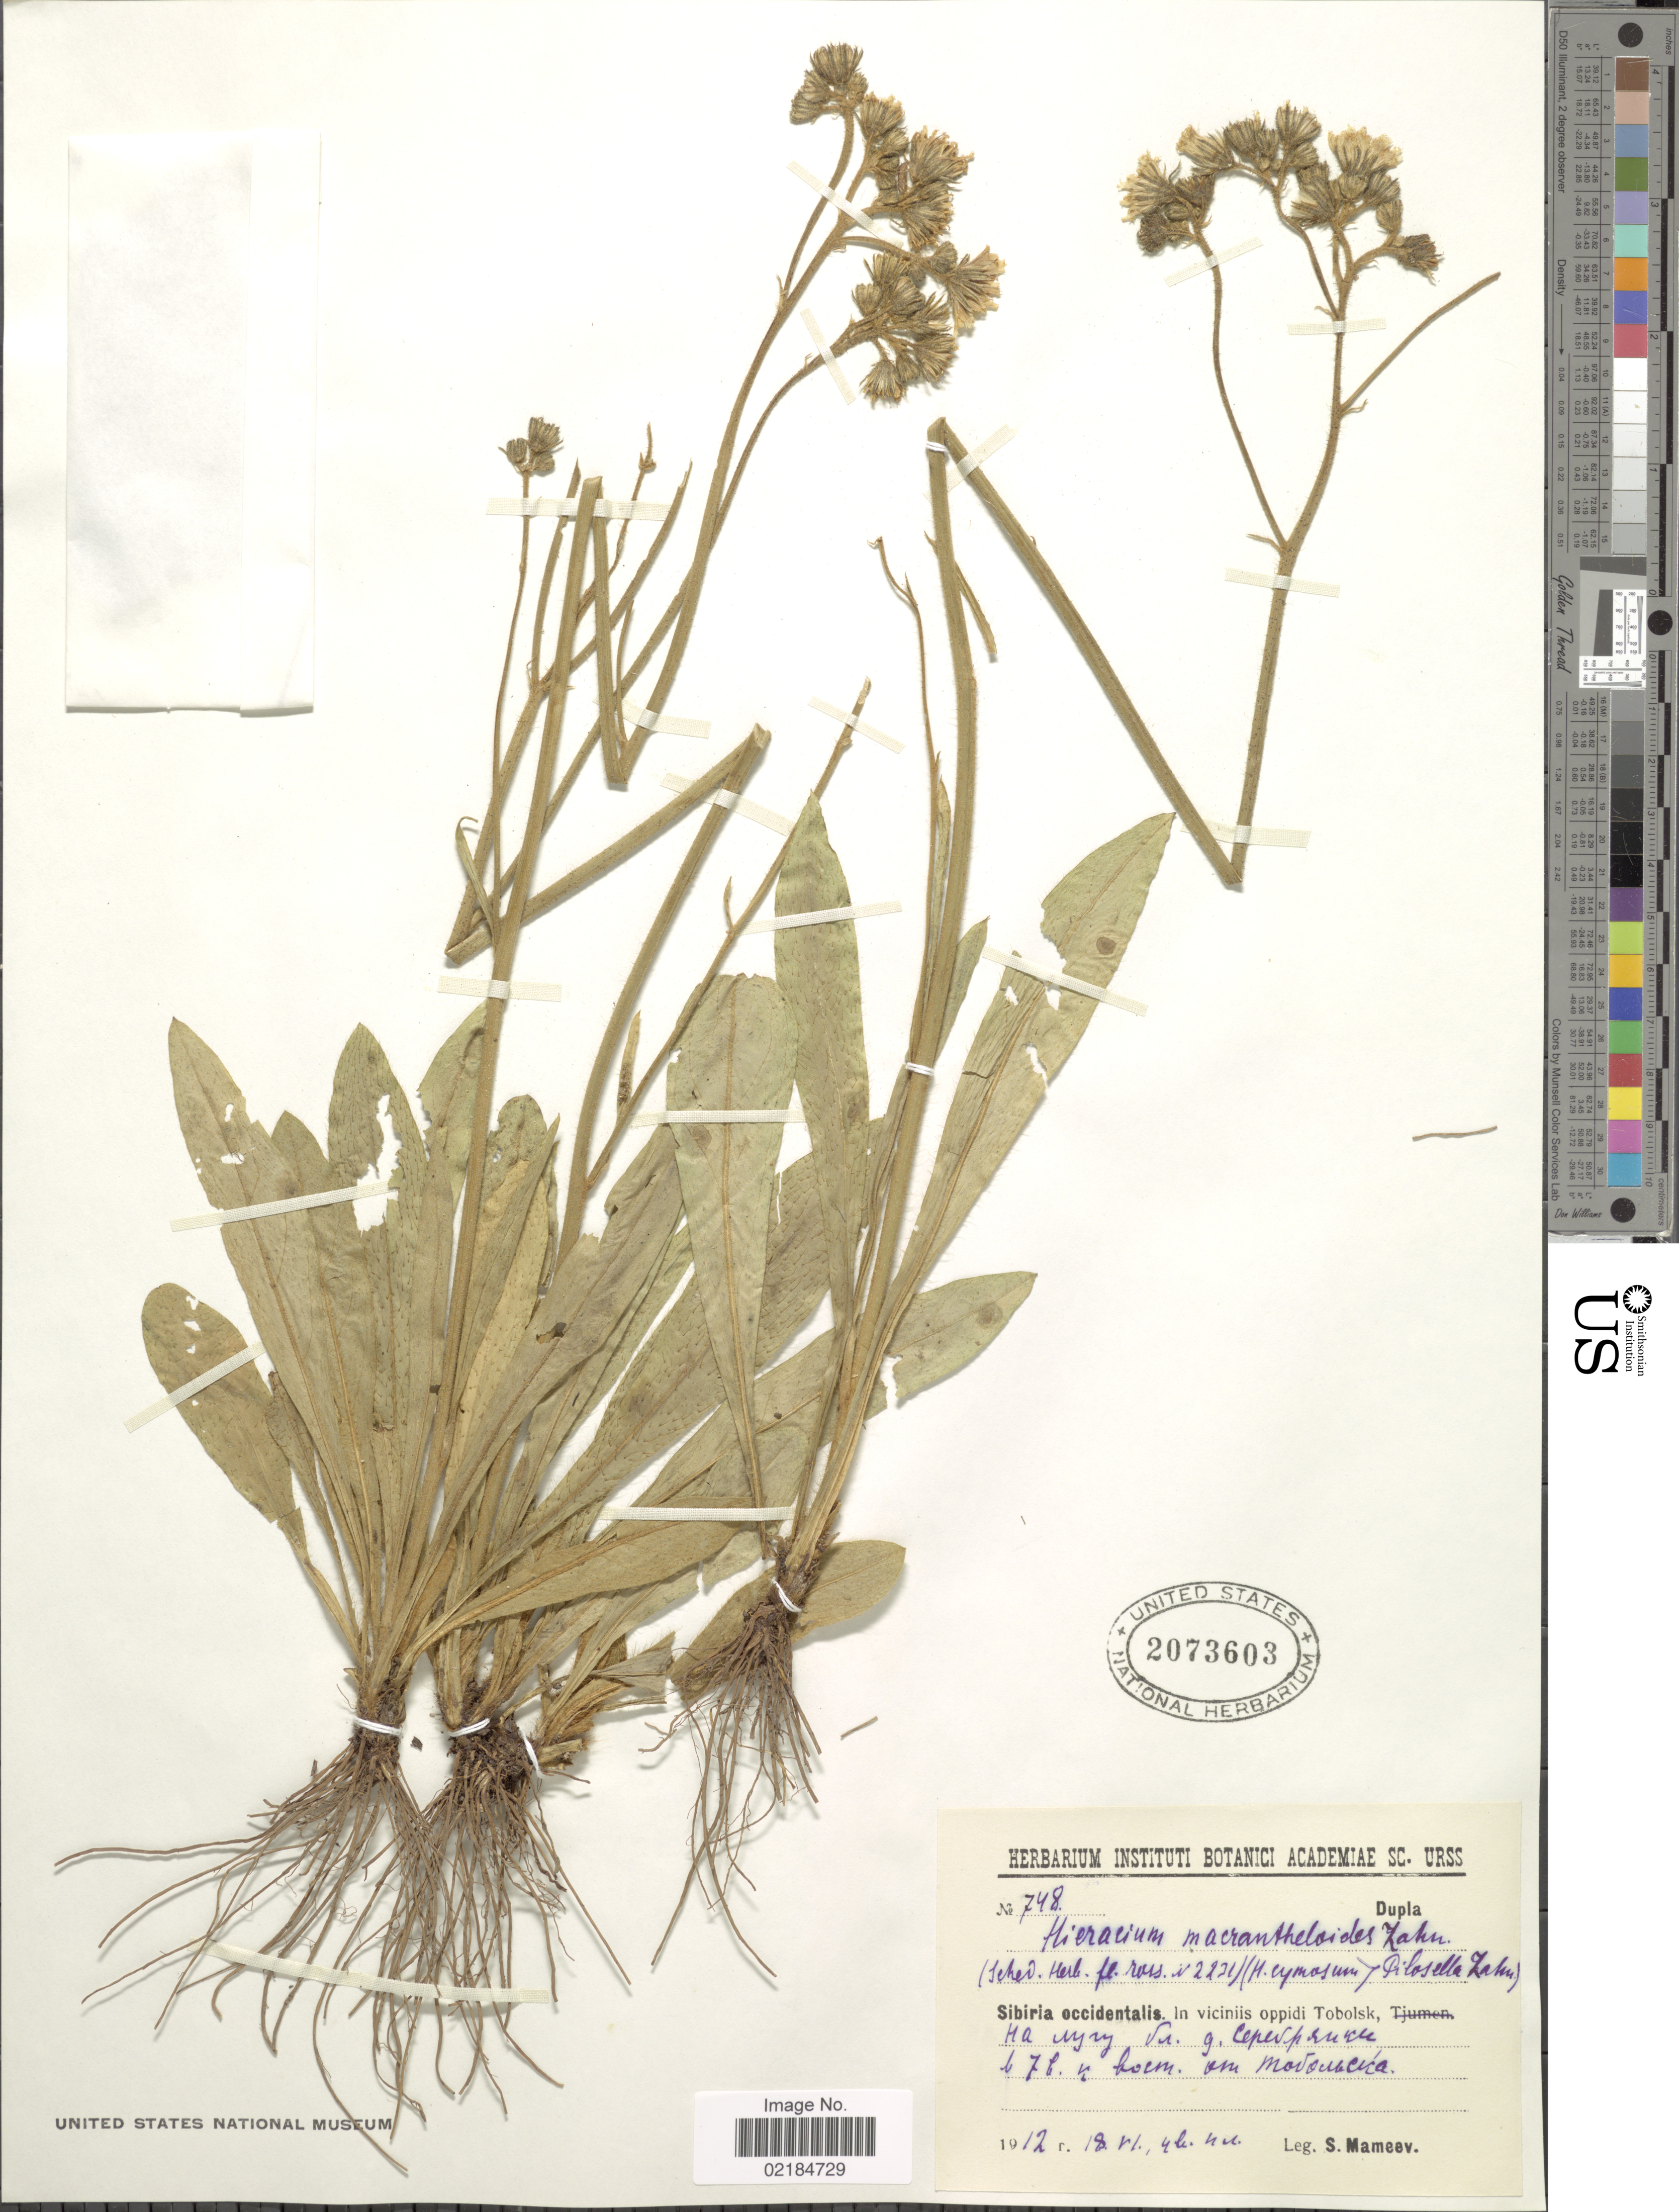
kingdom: Plantae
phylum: Tracheophyta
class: Magnoliopsida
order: Asterales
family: Asteraceae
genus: Pilosella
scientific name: Pilosella macranthella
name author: (Näg. & Peter) Soják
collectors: S. Mameev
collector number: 748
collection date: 1912-06-18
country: Russian Federation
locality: Siberia occidentalis: in viciniss oppidi Tobolsk, Ha uyu, [illegible text]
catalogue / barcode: US 2073603